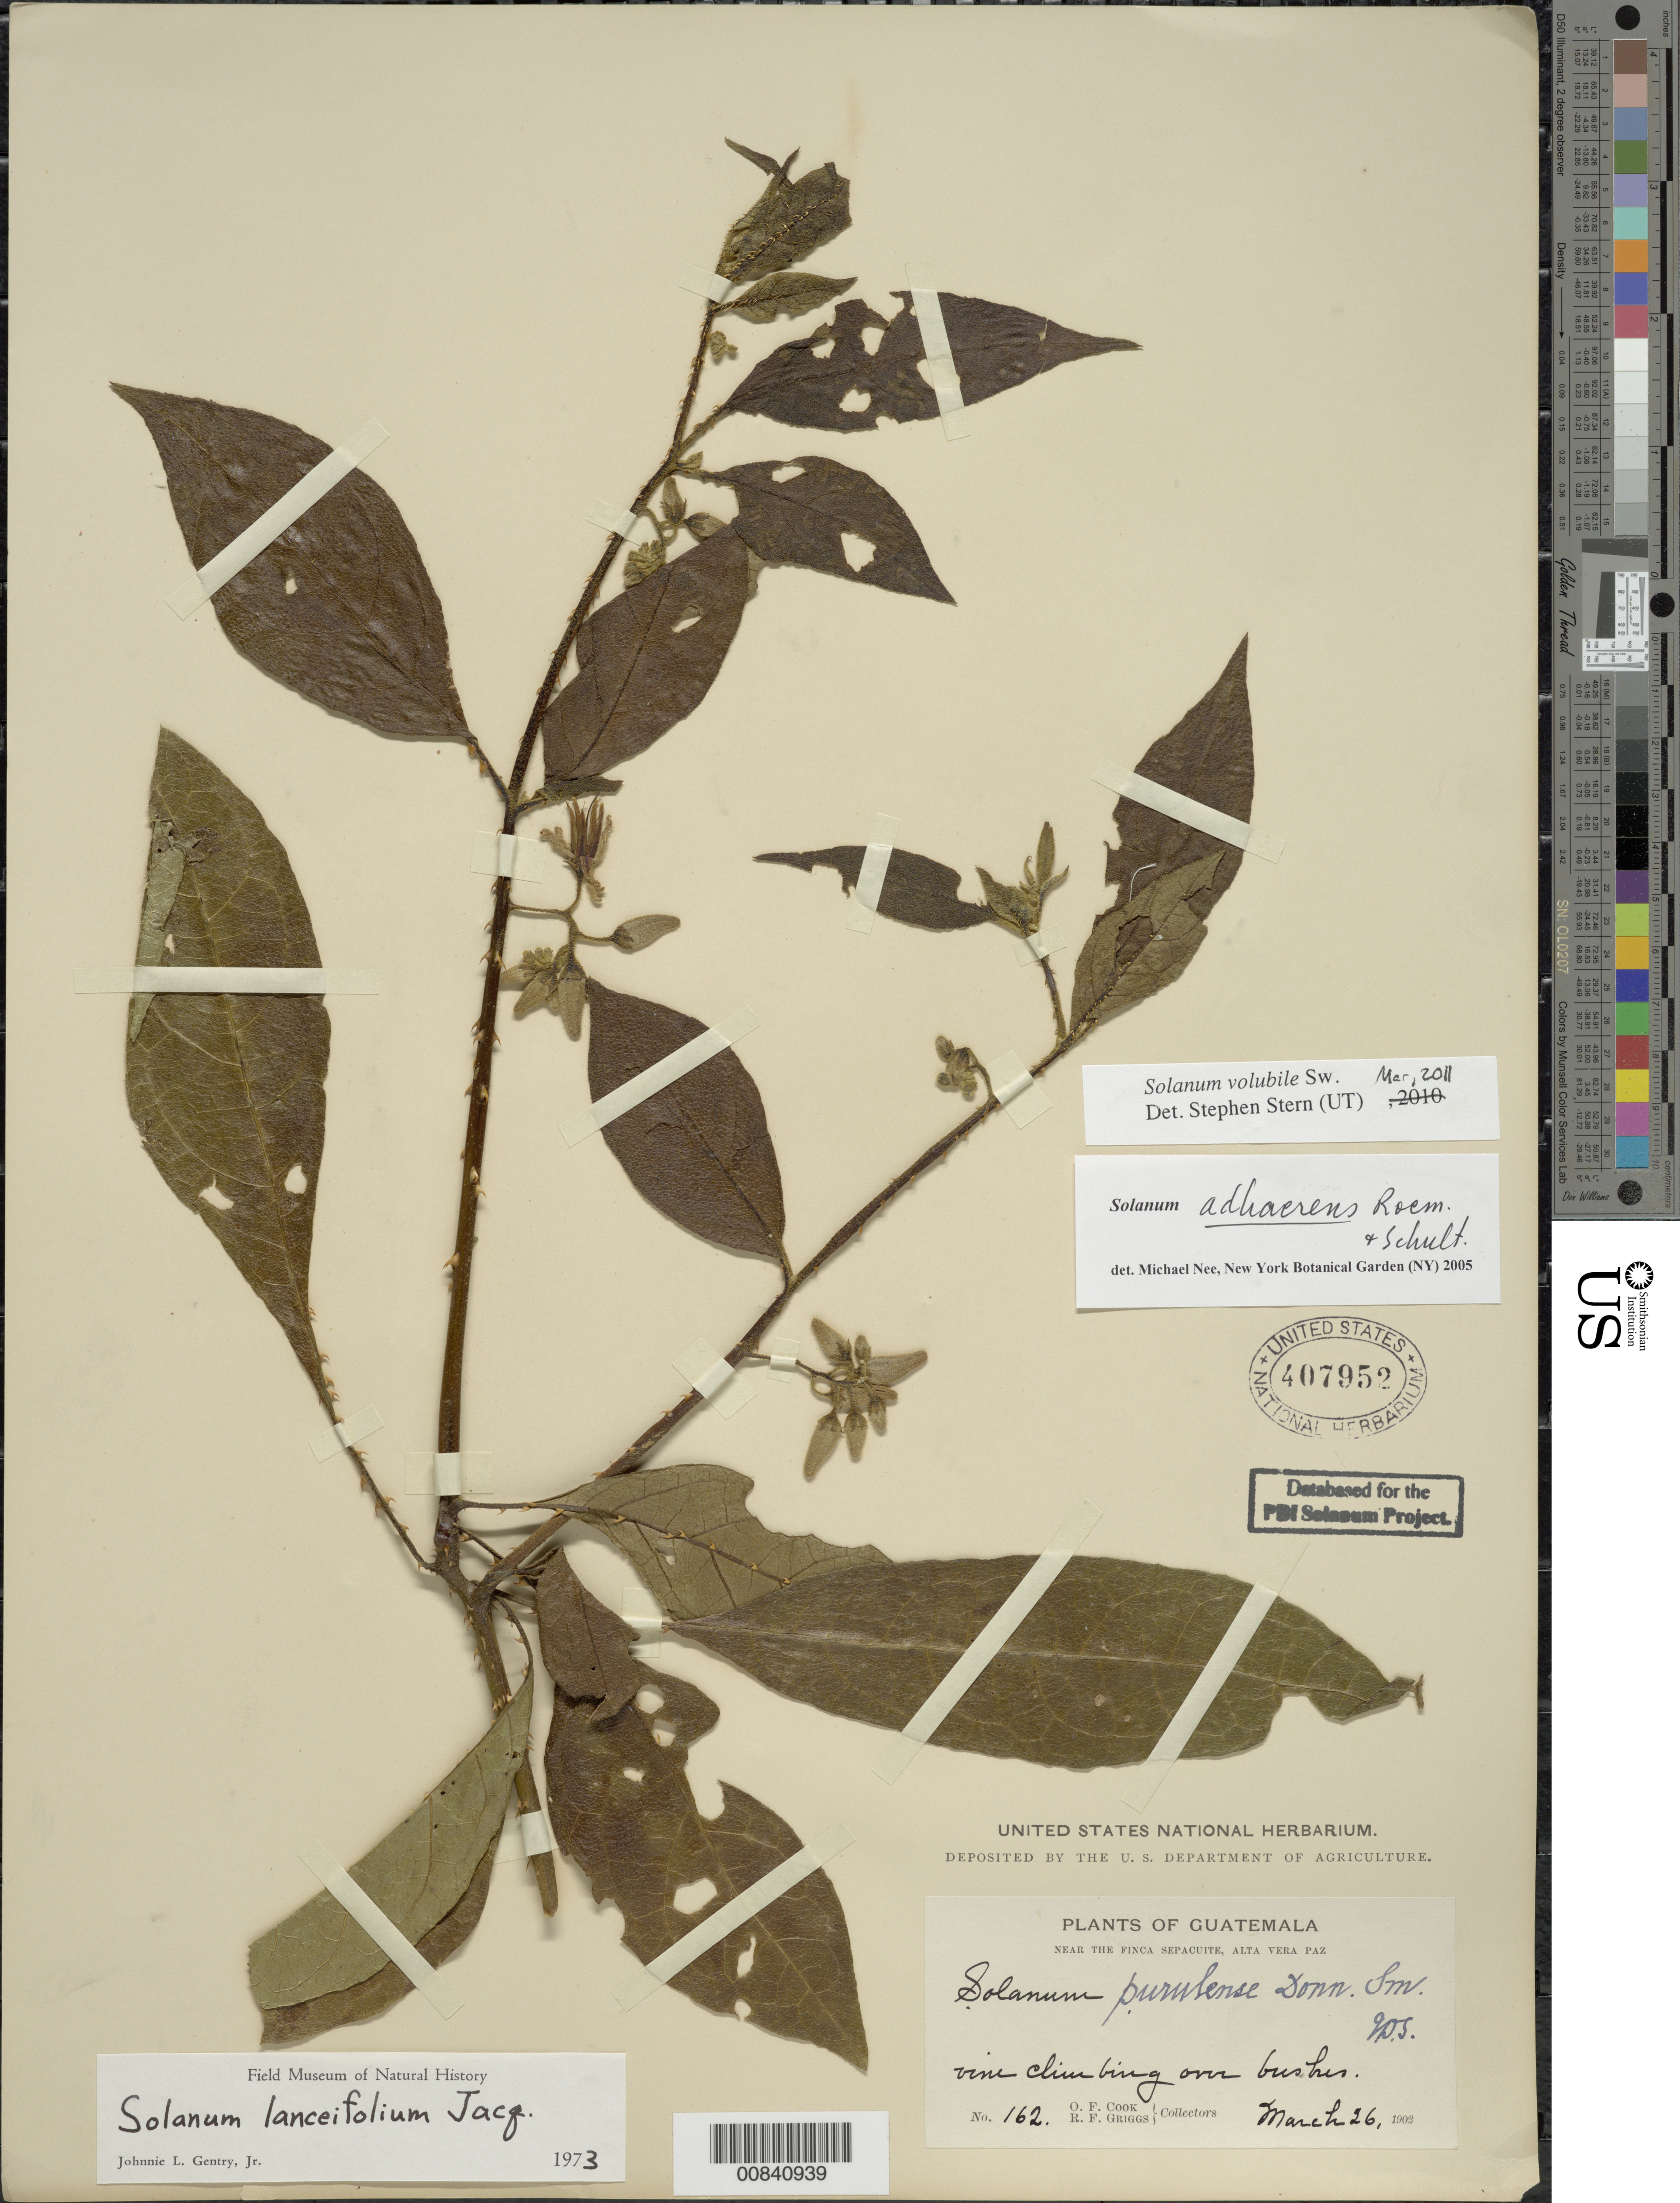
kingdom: Plantae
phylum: Tracheophyta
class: Magnoliopsida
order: Solanales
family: Solanaceae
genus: Solanum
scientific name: Solanum adhaerens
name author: Roem. & Schult.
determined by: Nee, Michael H.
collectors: O. F. Cook & R. F. Griggs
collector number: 162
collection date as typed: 26 Mar 1902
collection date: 1902-03-26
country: Guatemala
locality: Near the Finca Sepacuite, Alta Vera Paz.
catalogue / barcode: US 407952